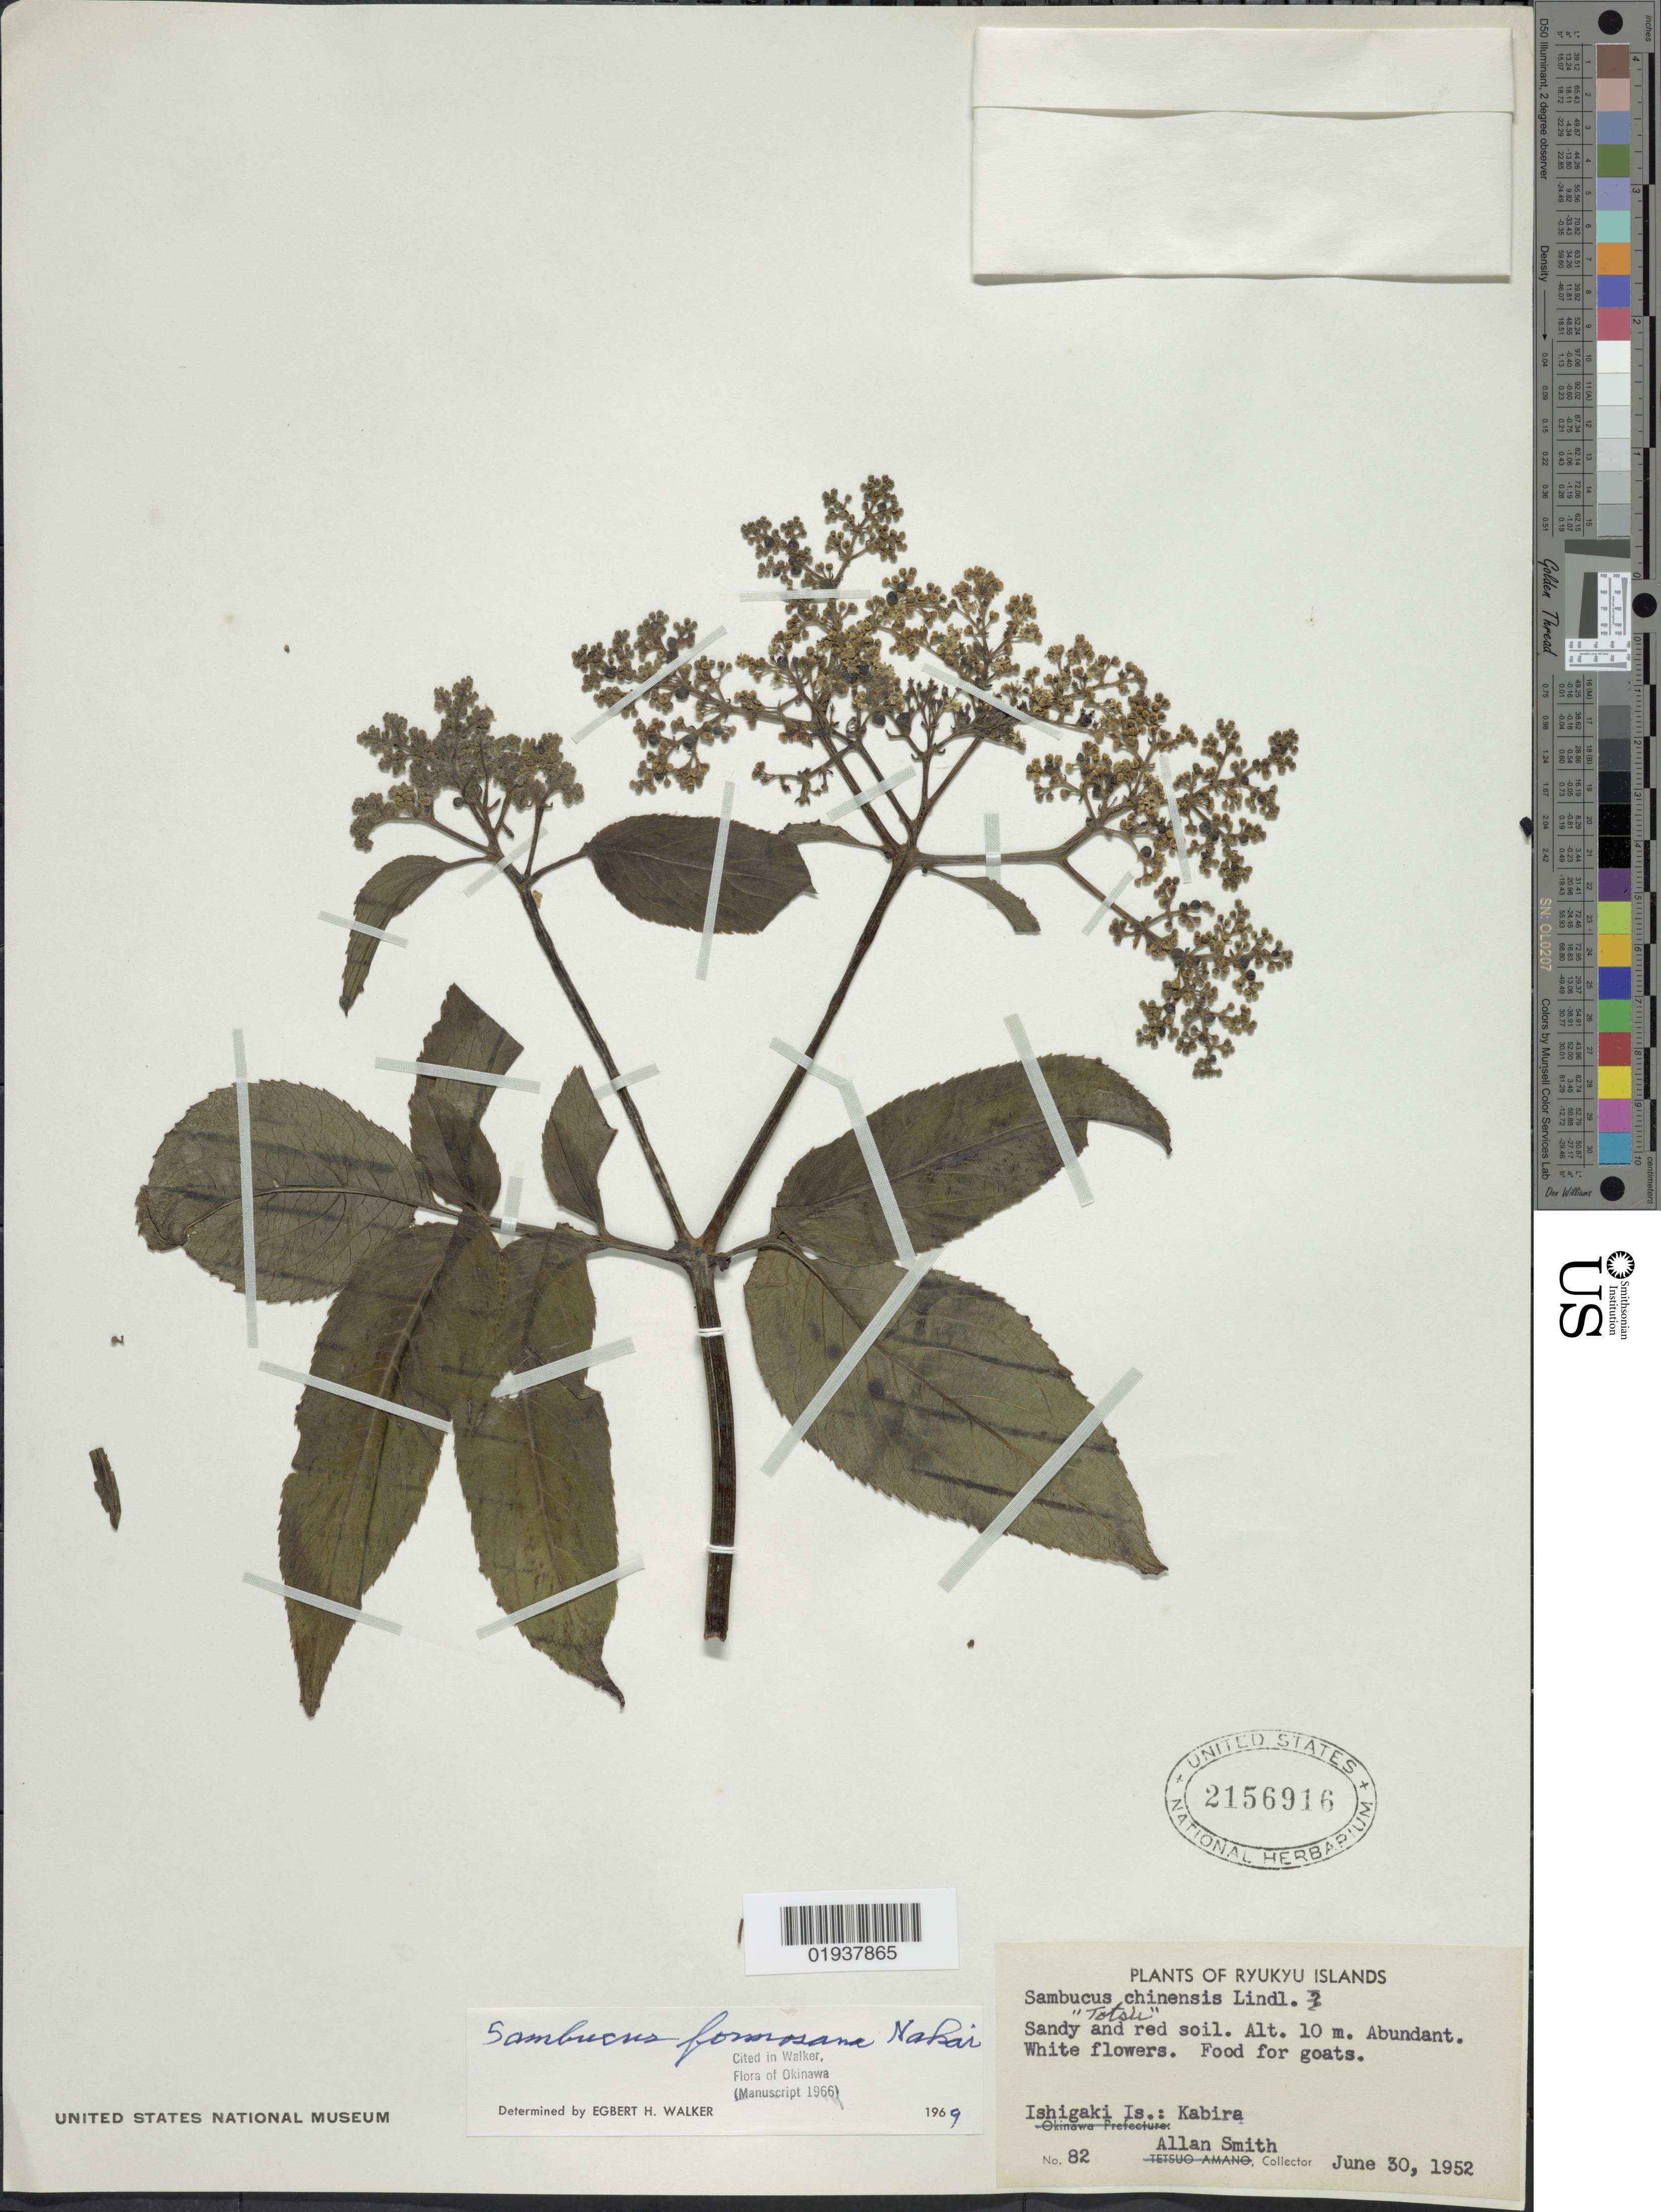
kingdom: Plantae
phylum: Tracheophyta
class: Magnoliopsida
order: Dipsacales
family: Viburnaceae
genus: Sambucus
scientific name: Sambucus javanica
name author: Blume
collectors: A. Smith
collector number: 82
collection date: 1952-06-30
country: Japan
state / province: Okinawa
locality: Ryukyu Islands. Ishigaki Is.: Kabira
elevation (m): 10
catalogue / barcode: US 2156916